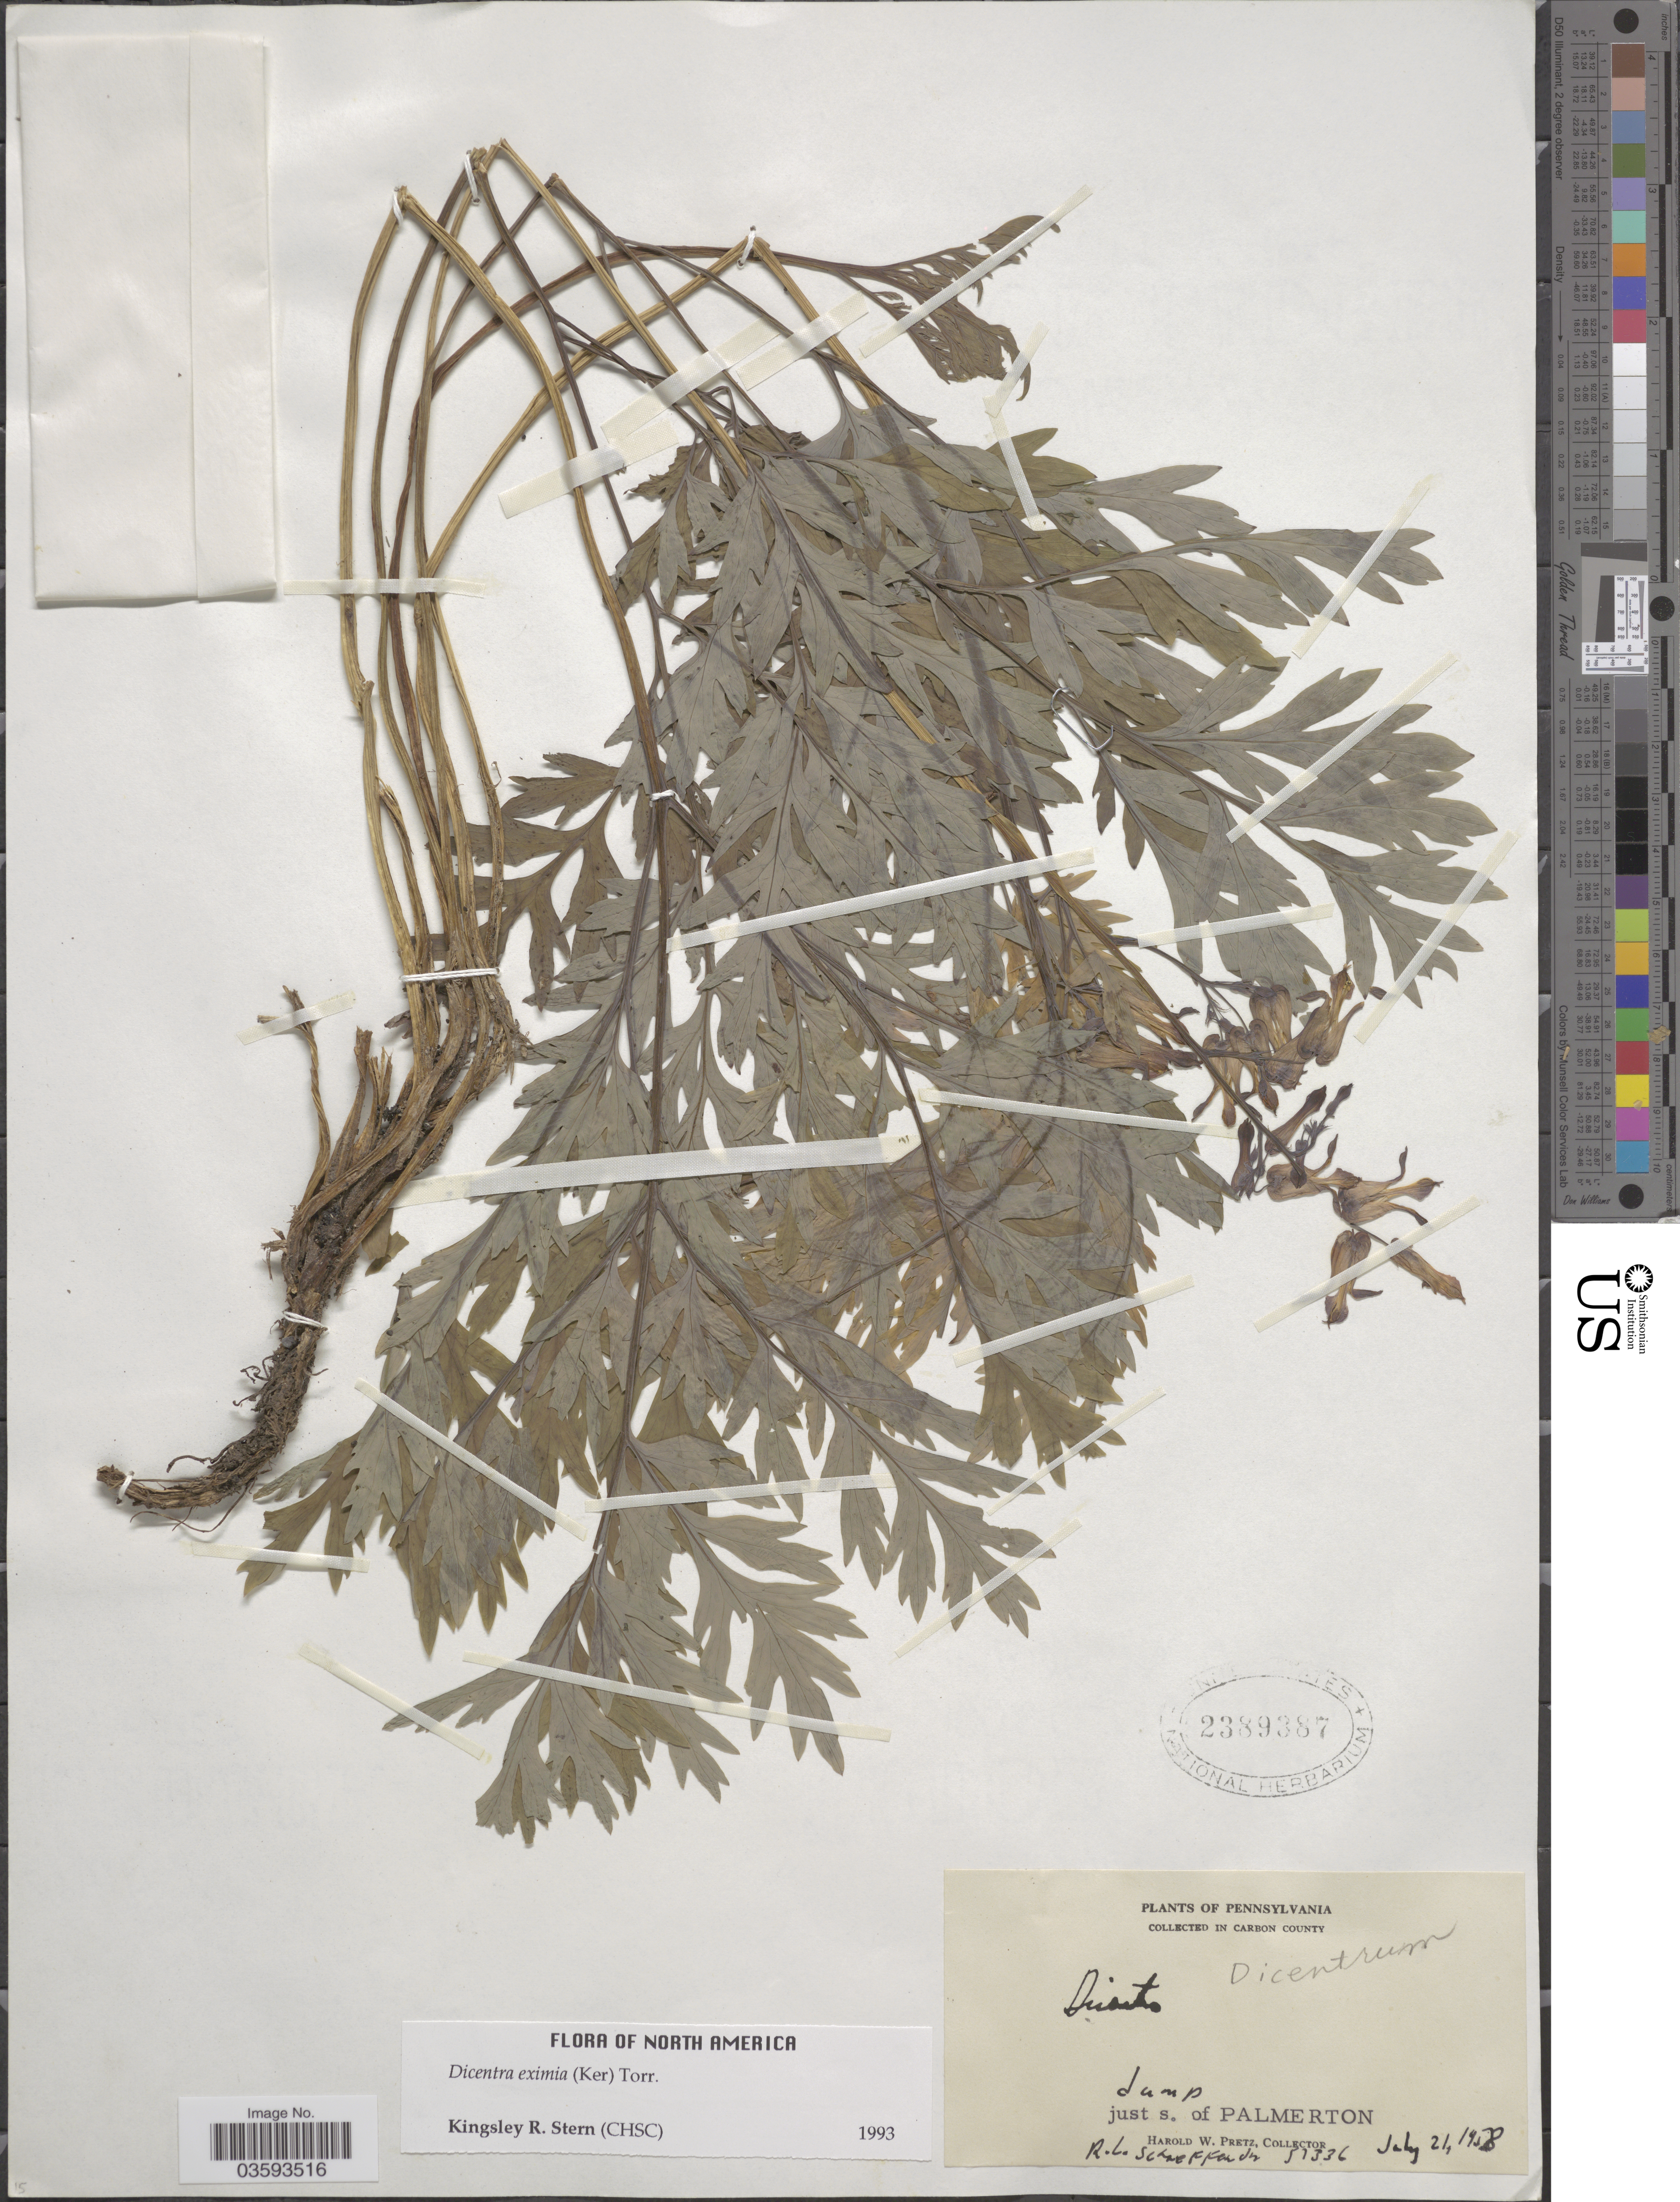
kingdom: Plantae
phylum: Tracheophyta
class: Magnoliopsida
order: Ranunculales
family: Papaveraceae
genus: Dicentra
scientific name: Dicentra eximia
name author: (Ker Gawl.) Torr.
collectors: H. W. Pretz & R. L. Schaeffer Jr.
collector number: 51336*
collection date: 1958-07-21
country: United States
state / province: Pennsylvania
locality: Carbon County. Dump just s. of Palmerton.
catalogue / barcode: US 2389387